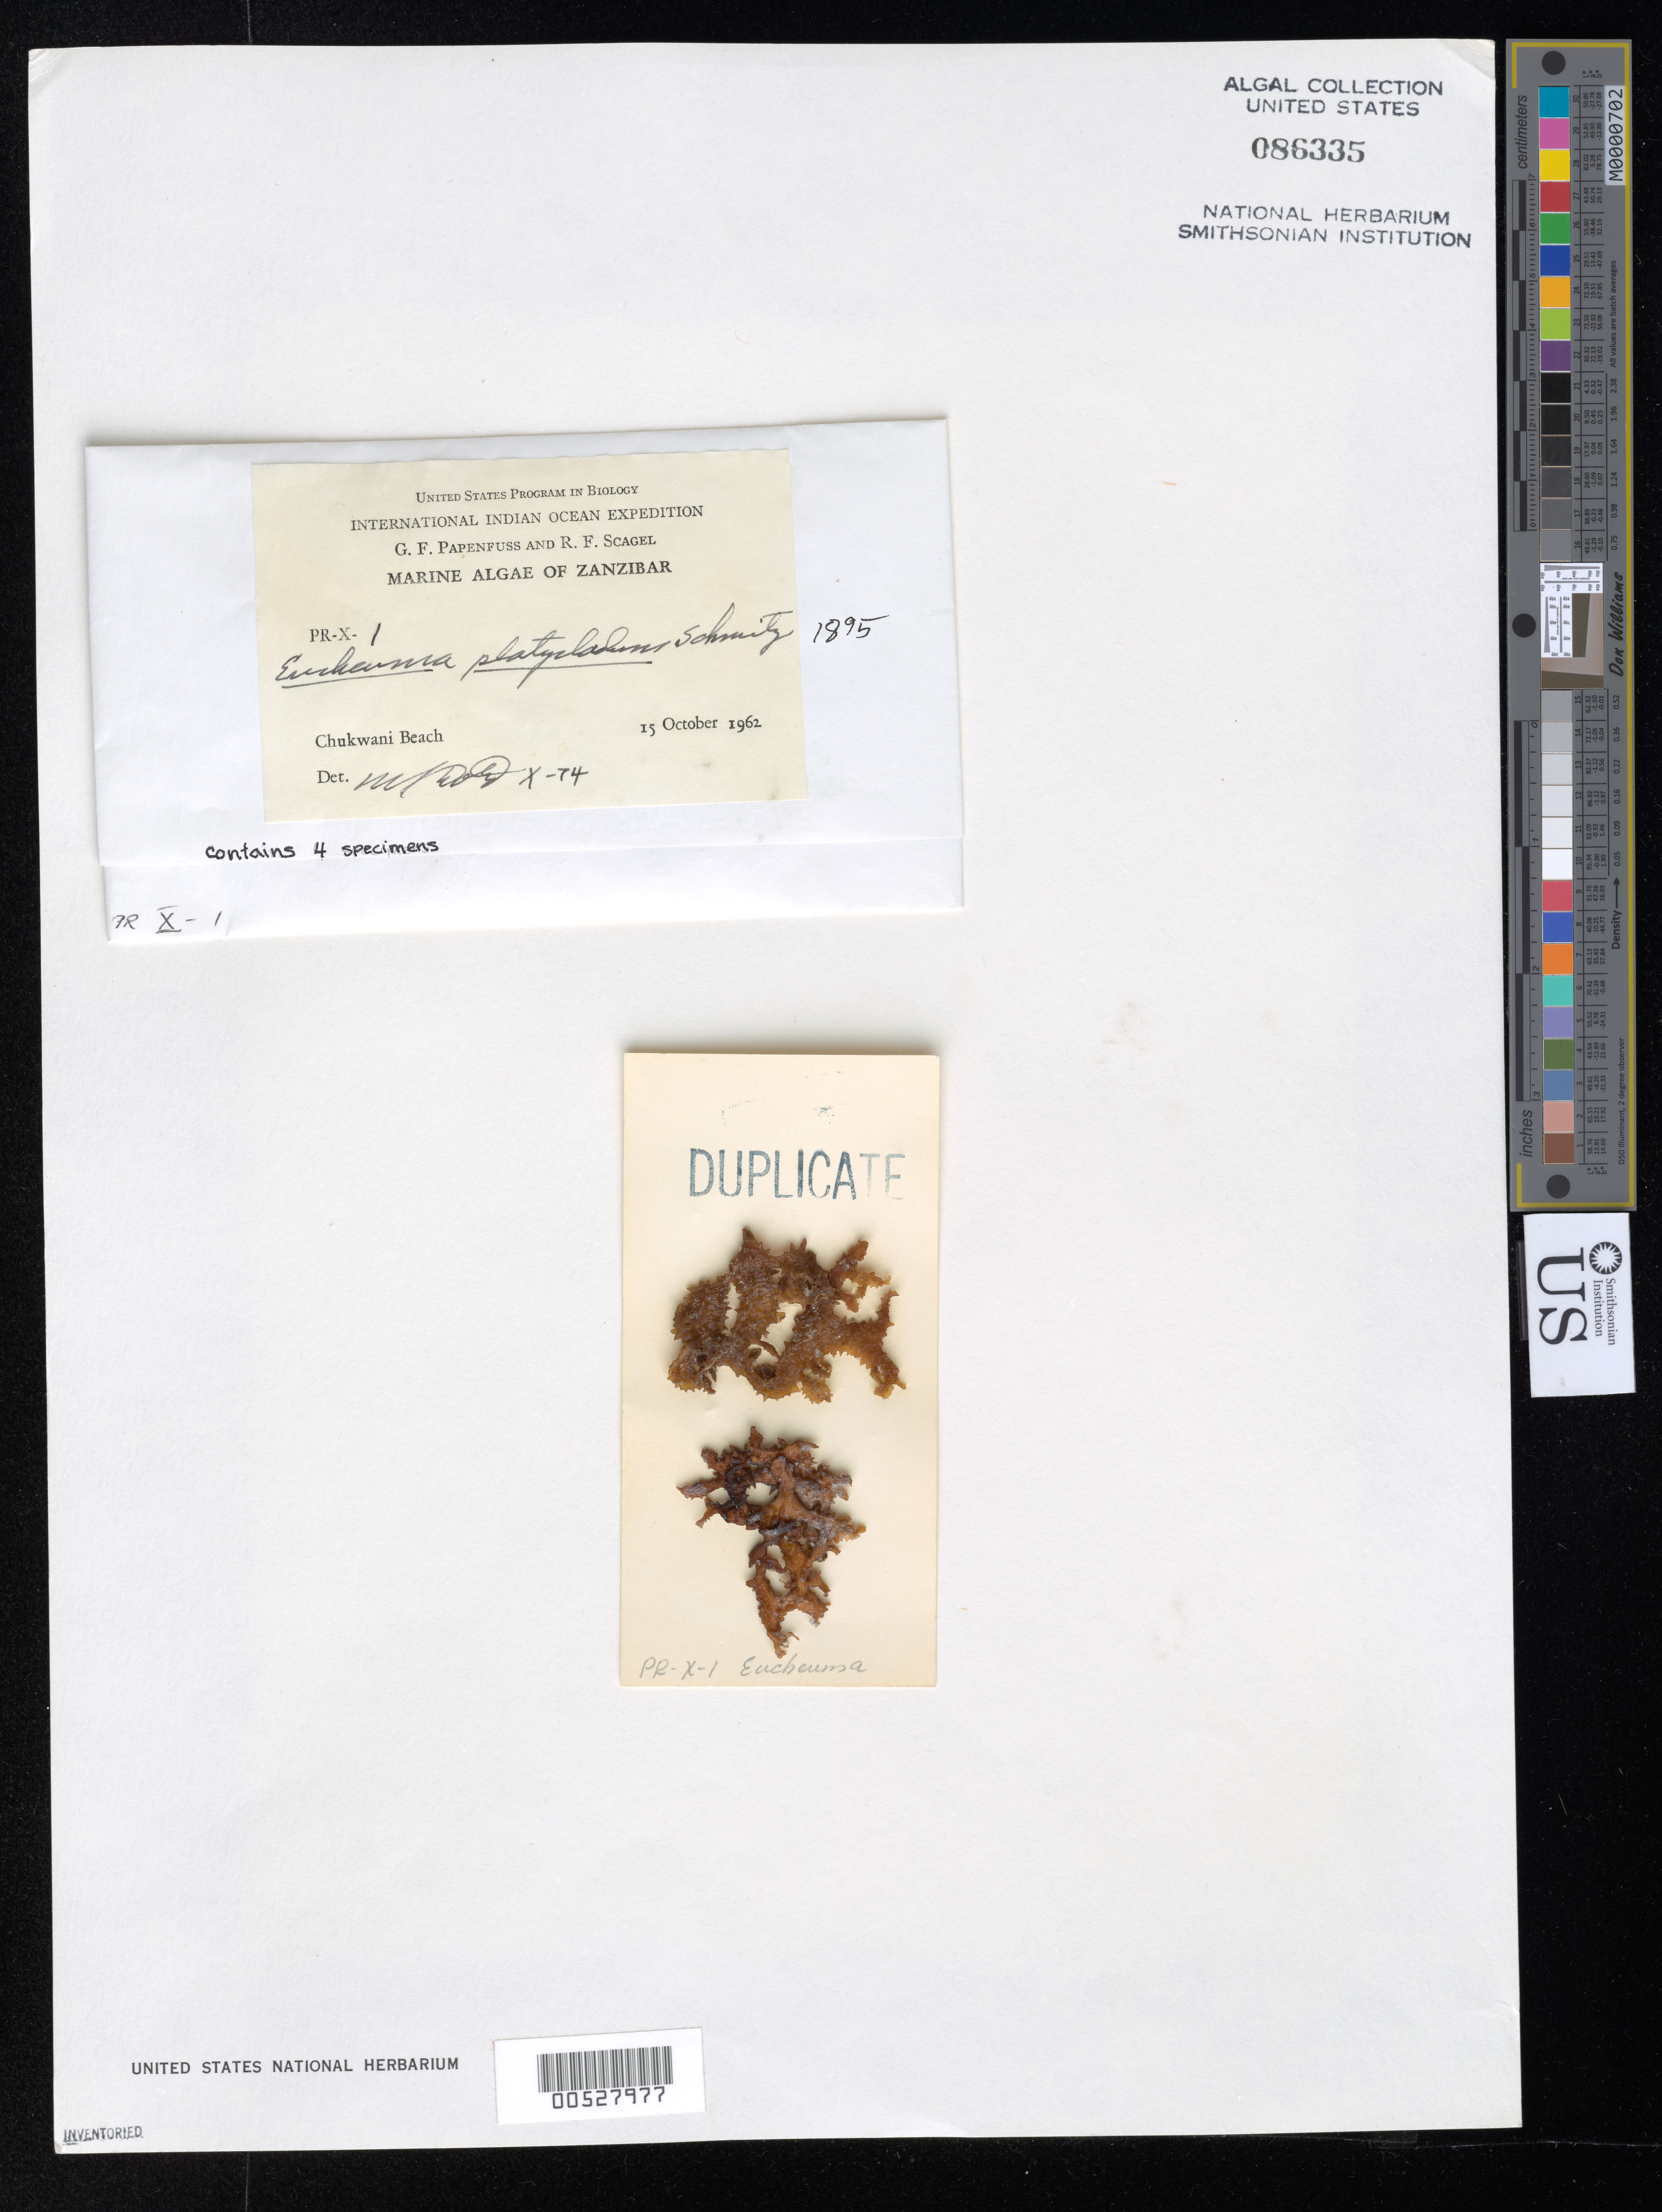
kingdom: Plantae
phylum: Rhodophyta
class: Florideophyceae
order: Gigartinales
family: Solieriaceae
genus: Eucheuma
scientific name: Eucheuma platycladum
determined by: Doty, M. S.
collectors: G. Papenfuss & R. F. Scagel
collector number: PR-X-1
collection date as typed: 15 Oct 1962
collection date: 1962-10-15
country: Tanzania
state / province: Zanzibar Urban/West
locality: Chukwani Beach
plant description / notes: International Indian Ocean Expedition, 1962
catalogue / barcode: US 86335